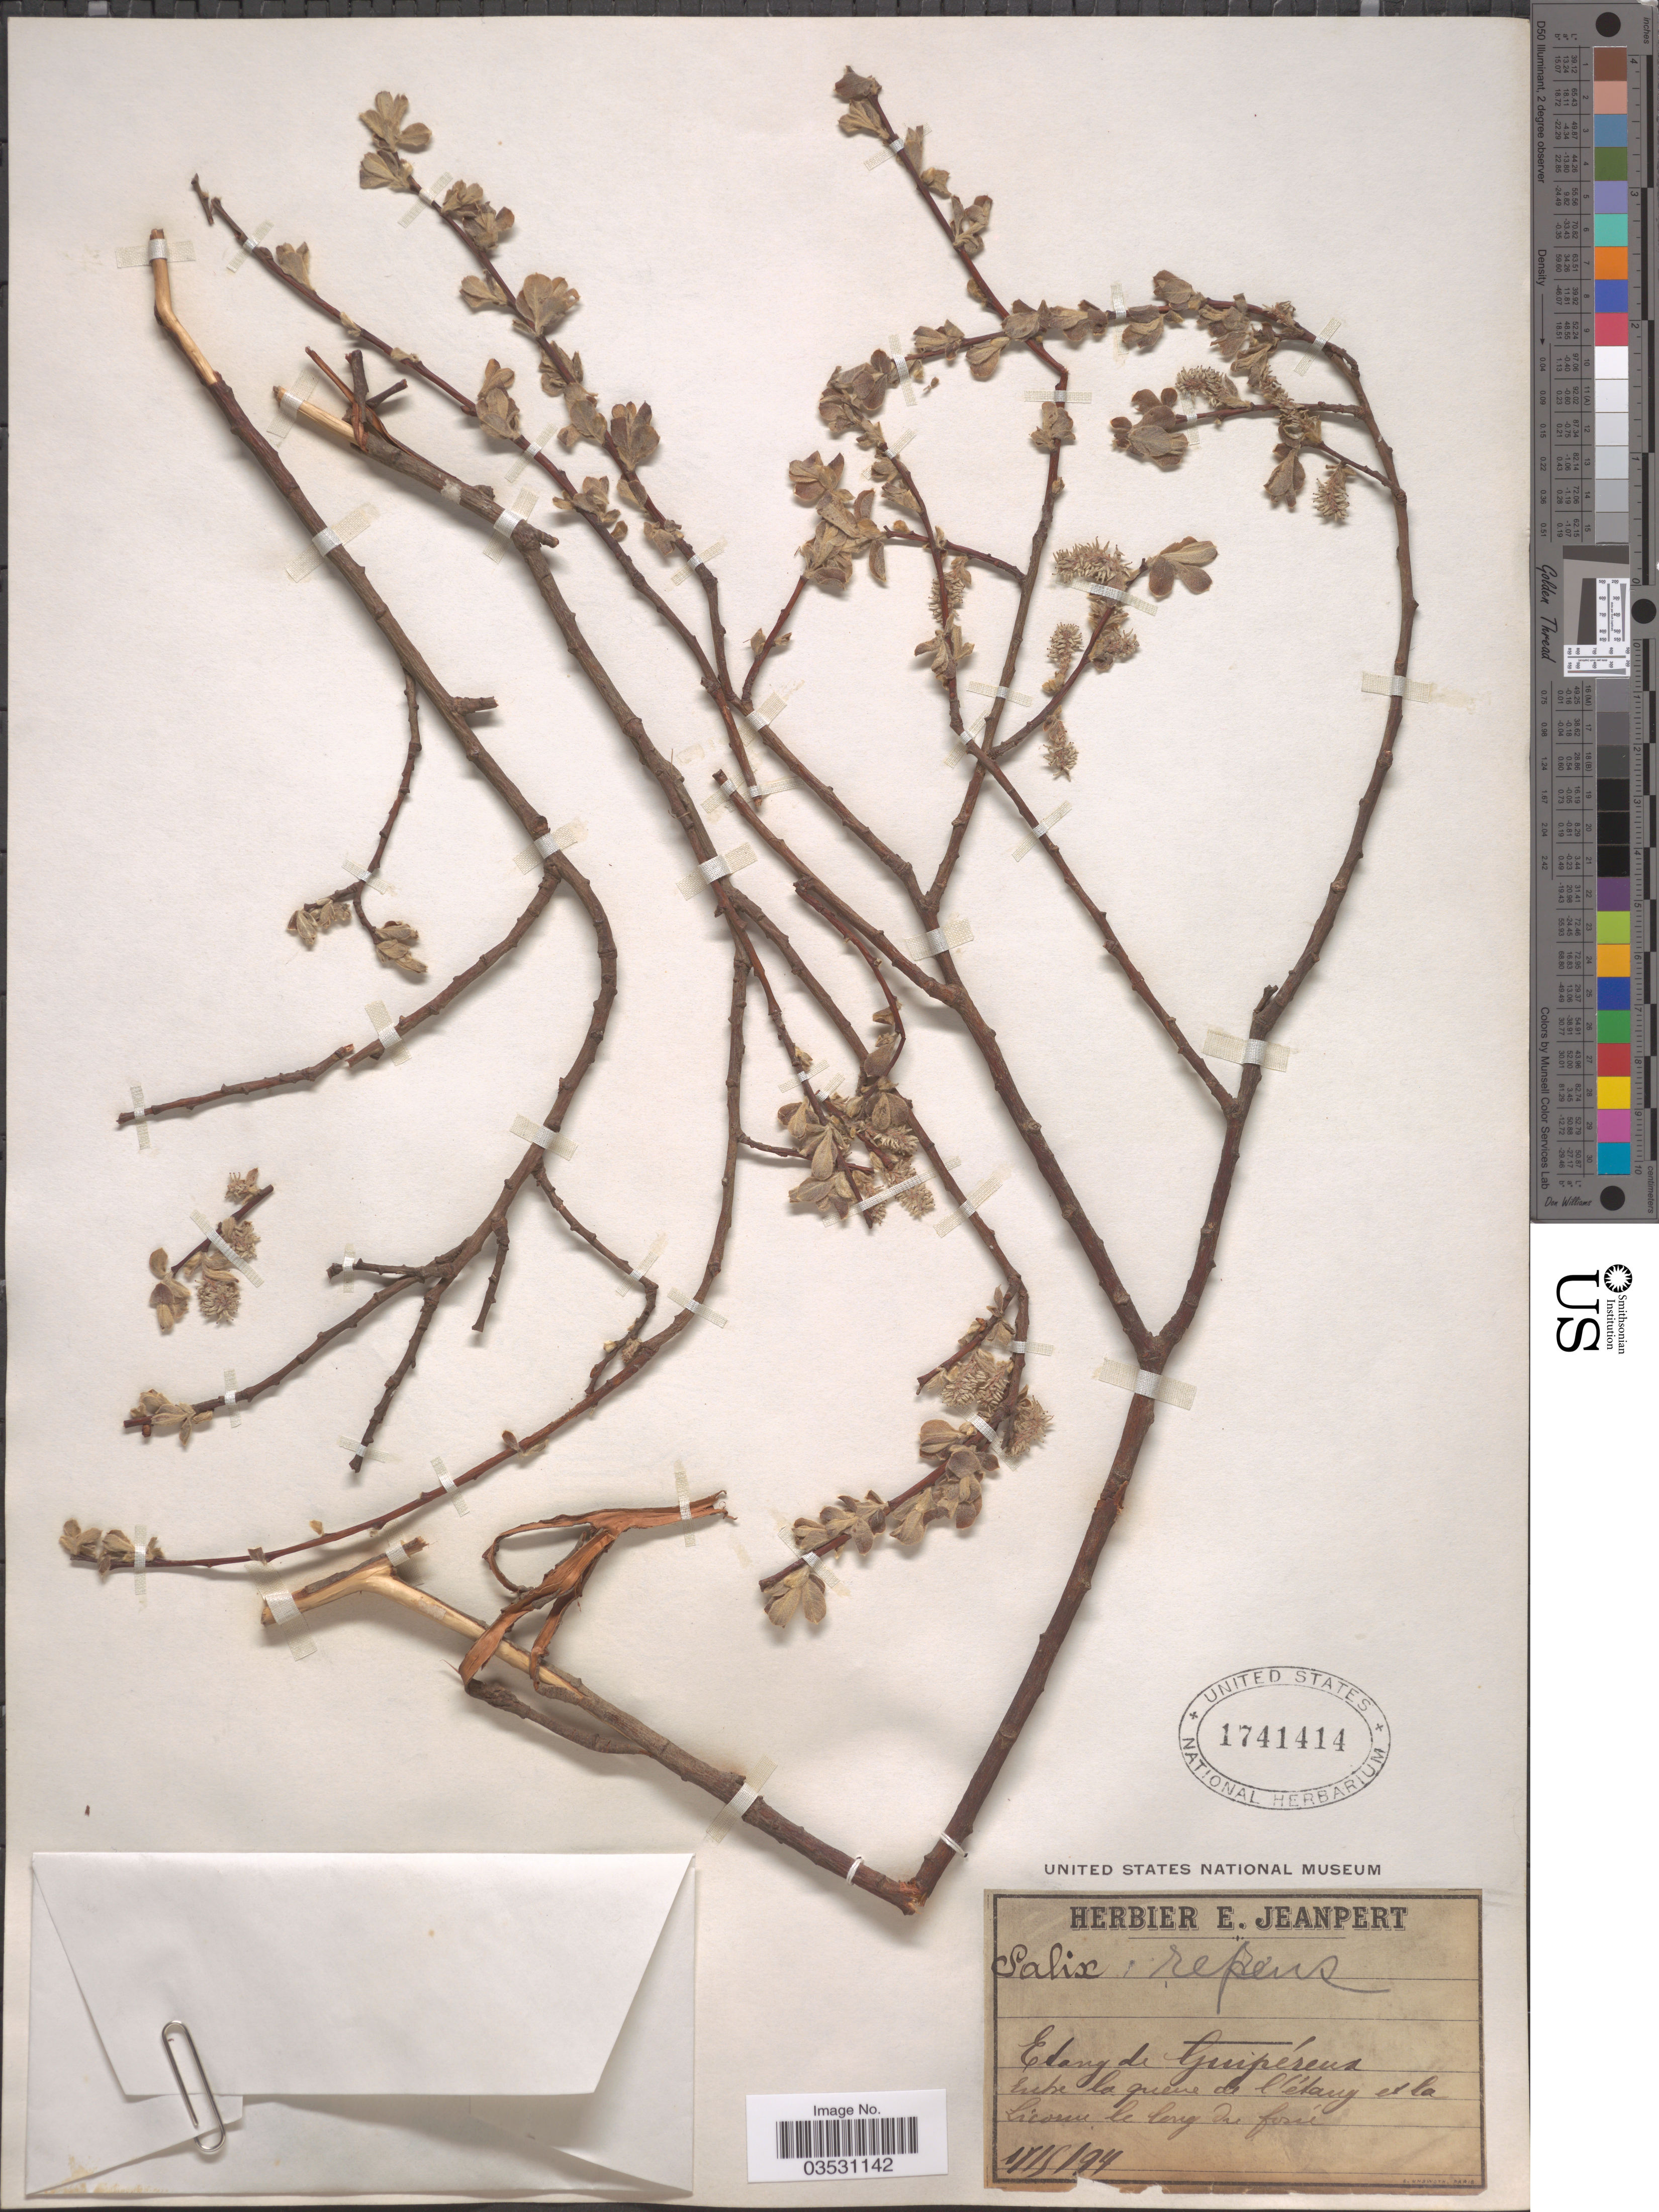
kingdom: Plantae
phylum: Tracheophyta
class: Magnoliopsida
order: Malpighiales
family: Salicaceae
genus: Salix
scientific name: Salix repens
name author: L.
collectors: E. Jeanpert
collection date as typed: Transcribed d/m/y: 17/5/94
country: France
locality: Etang de Guipéreux. Entre la greve [interpreted] de l'étang et la Liconn [interpreted], le long [interpreted] du foseé.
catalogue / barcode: US 1741414